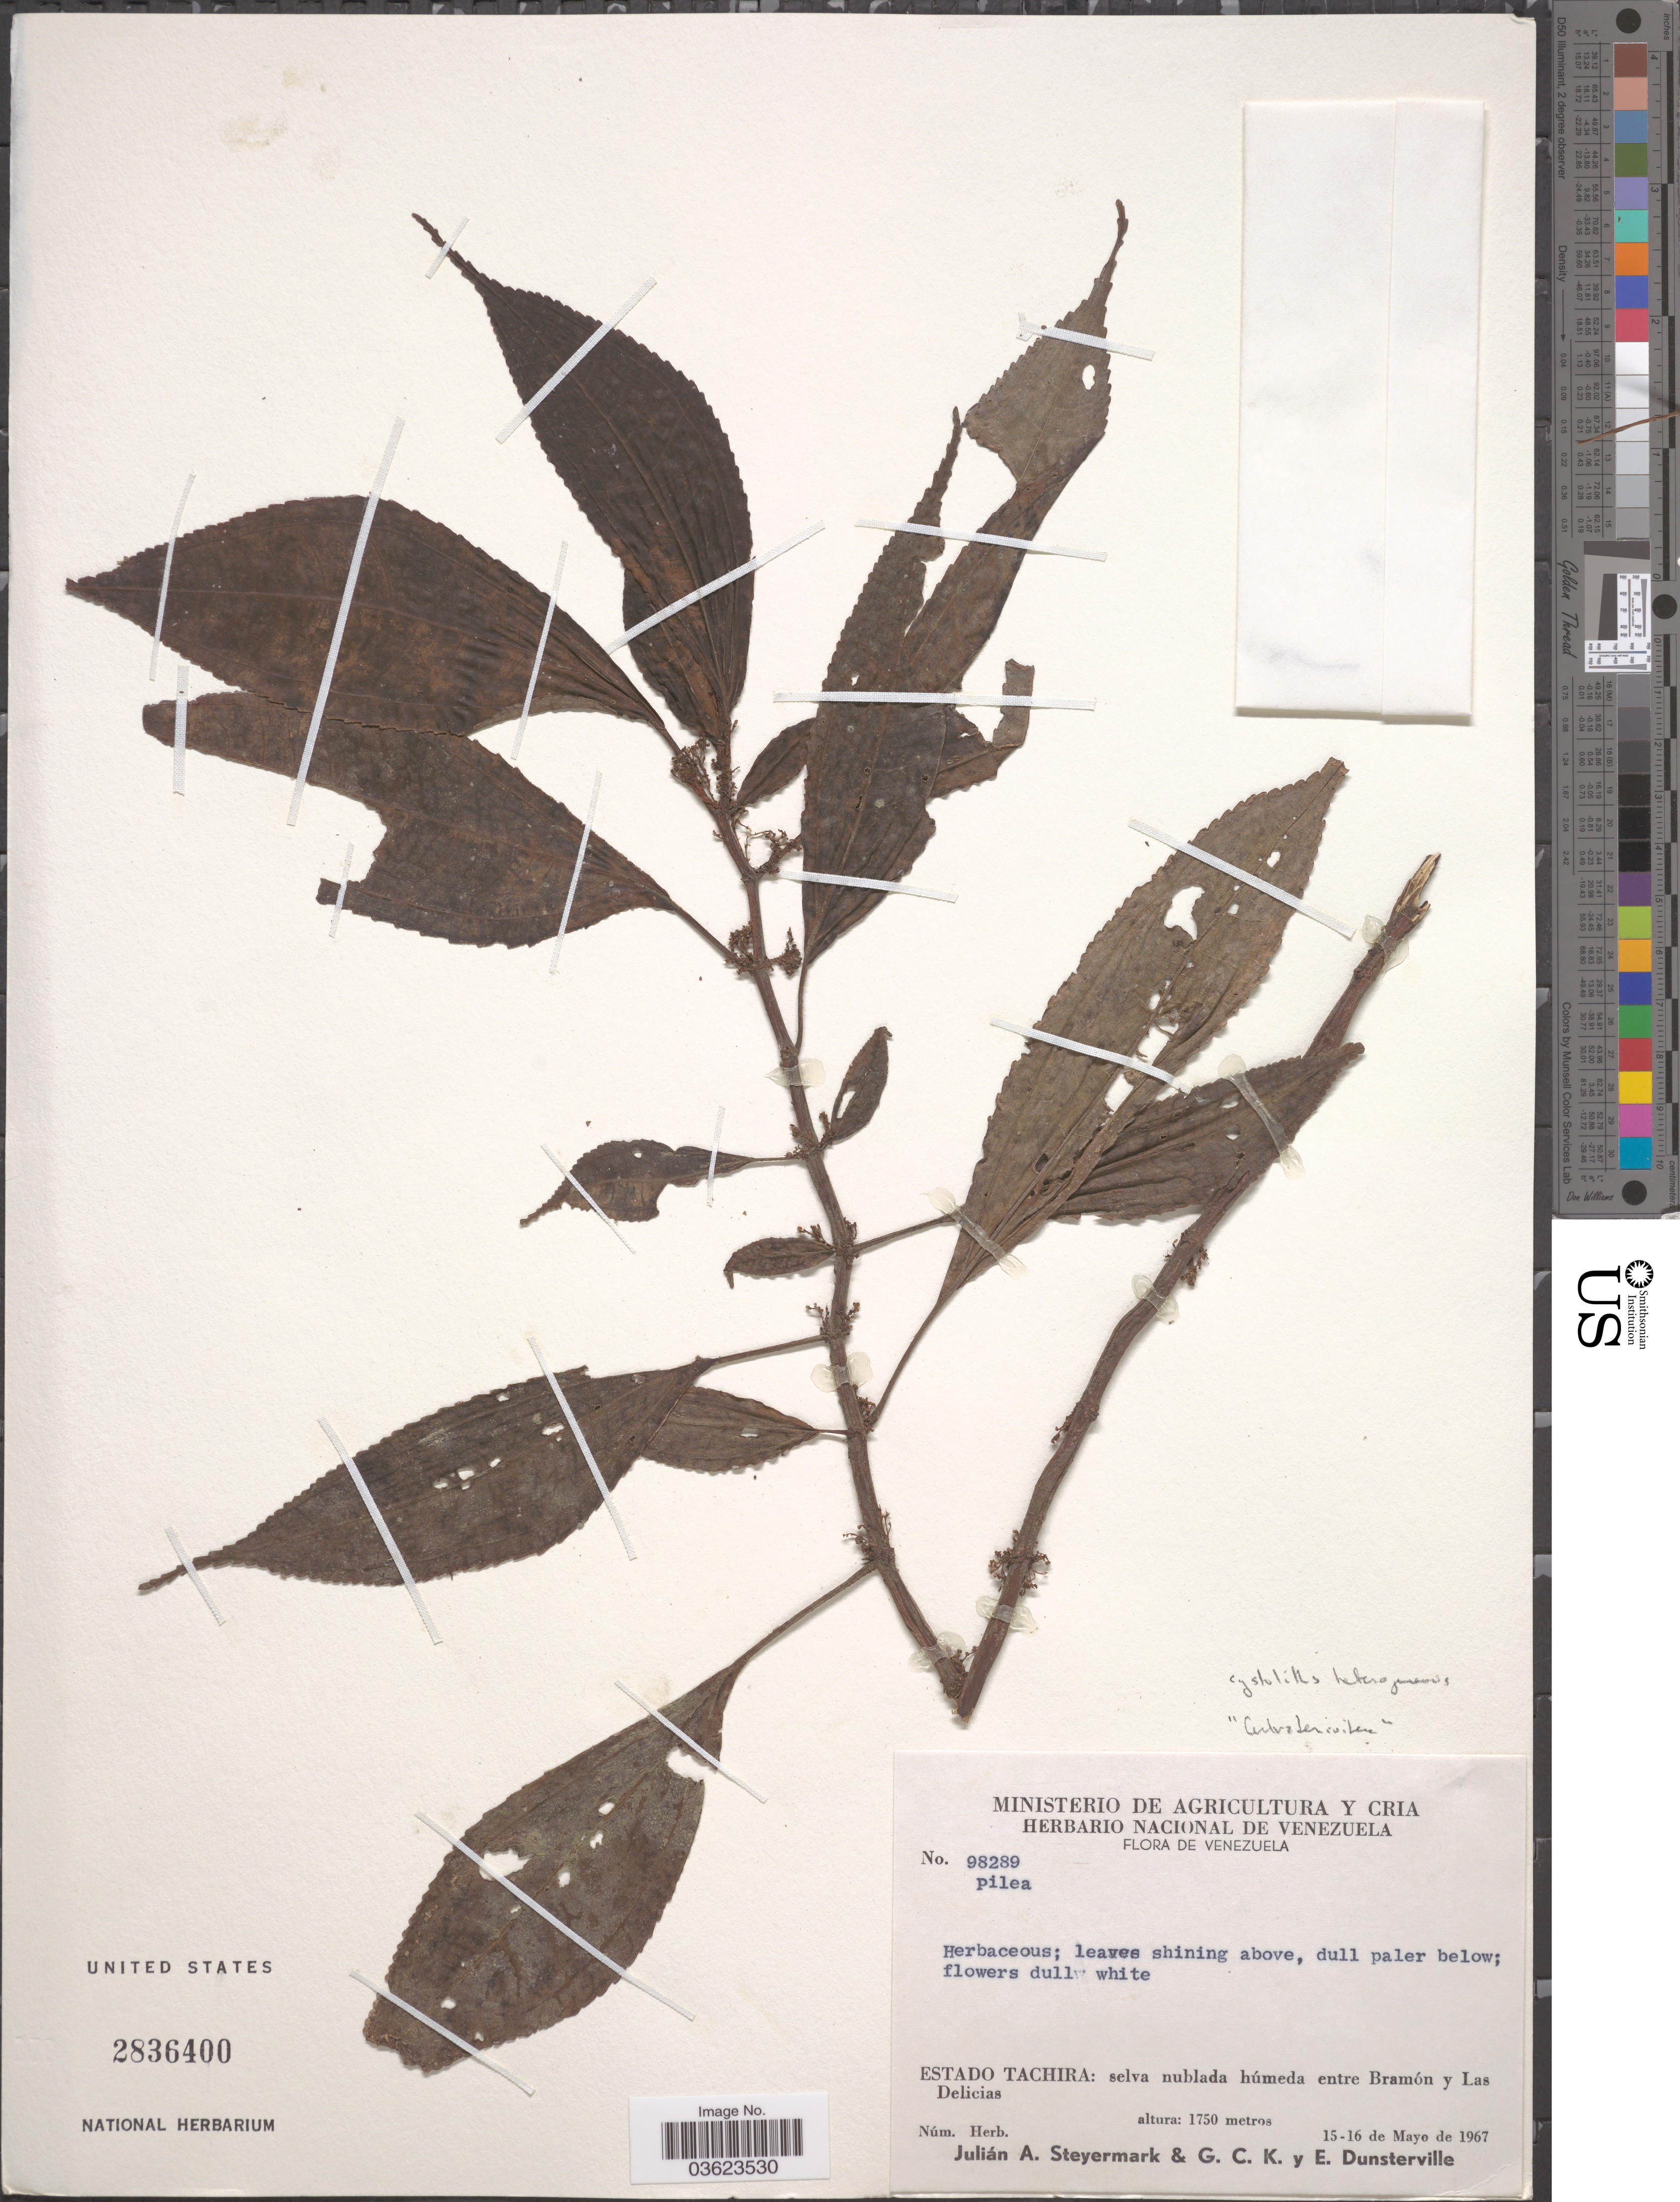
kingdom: Plantae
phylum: Tracheophyta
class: Magnoliopsida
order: Rosales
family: Urticaceae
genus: Pilea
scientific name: Pilea sp.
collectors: J. Steyermark, G. C. K. Dunsterville & E. Dunsterville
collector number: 98289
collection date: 1967-05-15/1967-05-16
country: Venezuela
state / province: Tachira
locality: Estado Tachira: selva nublada húmeda entre Bramón y Las Delicias.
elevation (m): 1750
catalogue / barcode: US 2836400